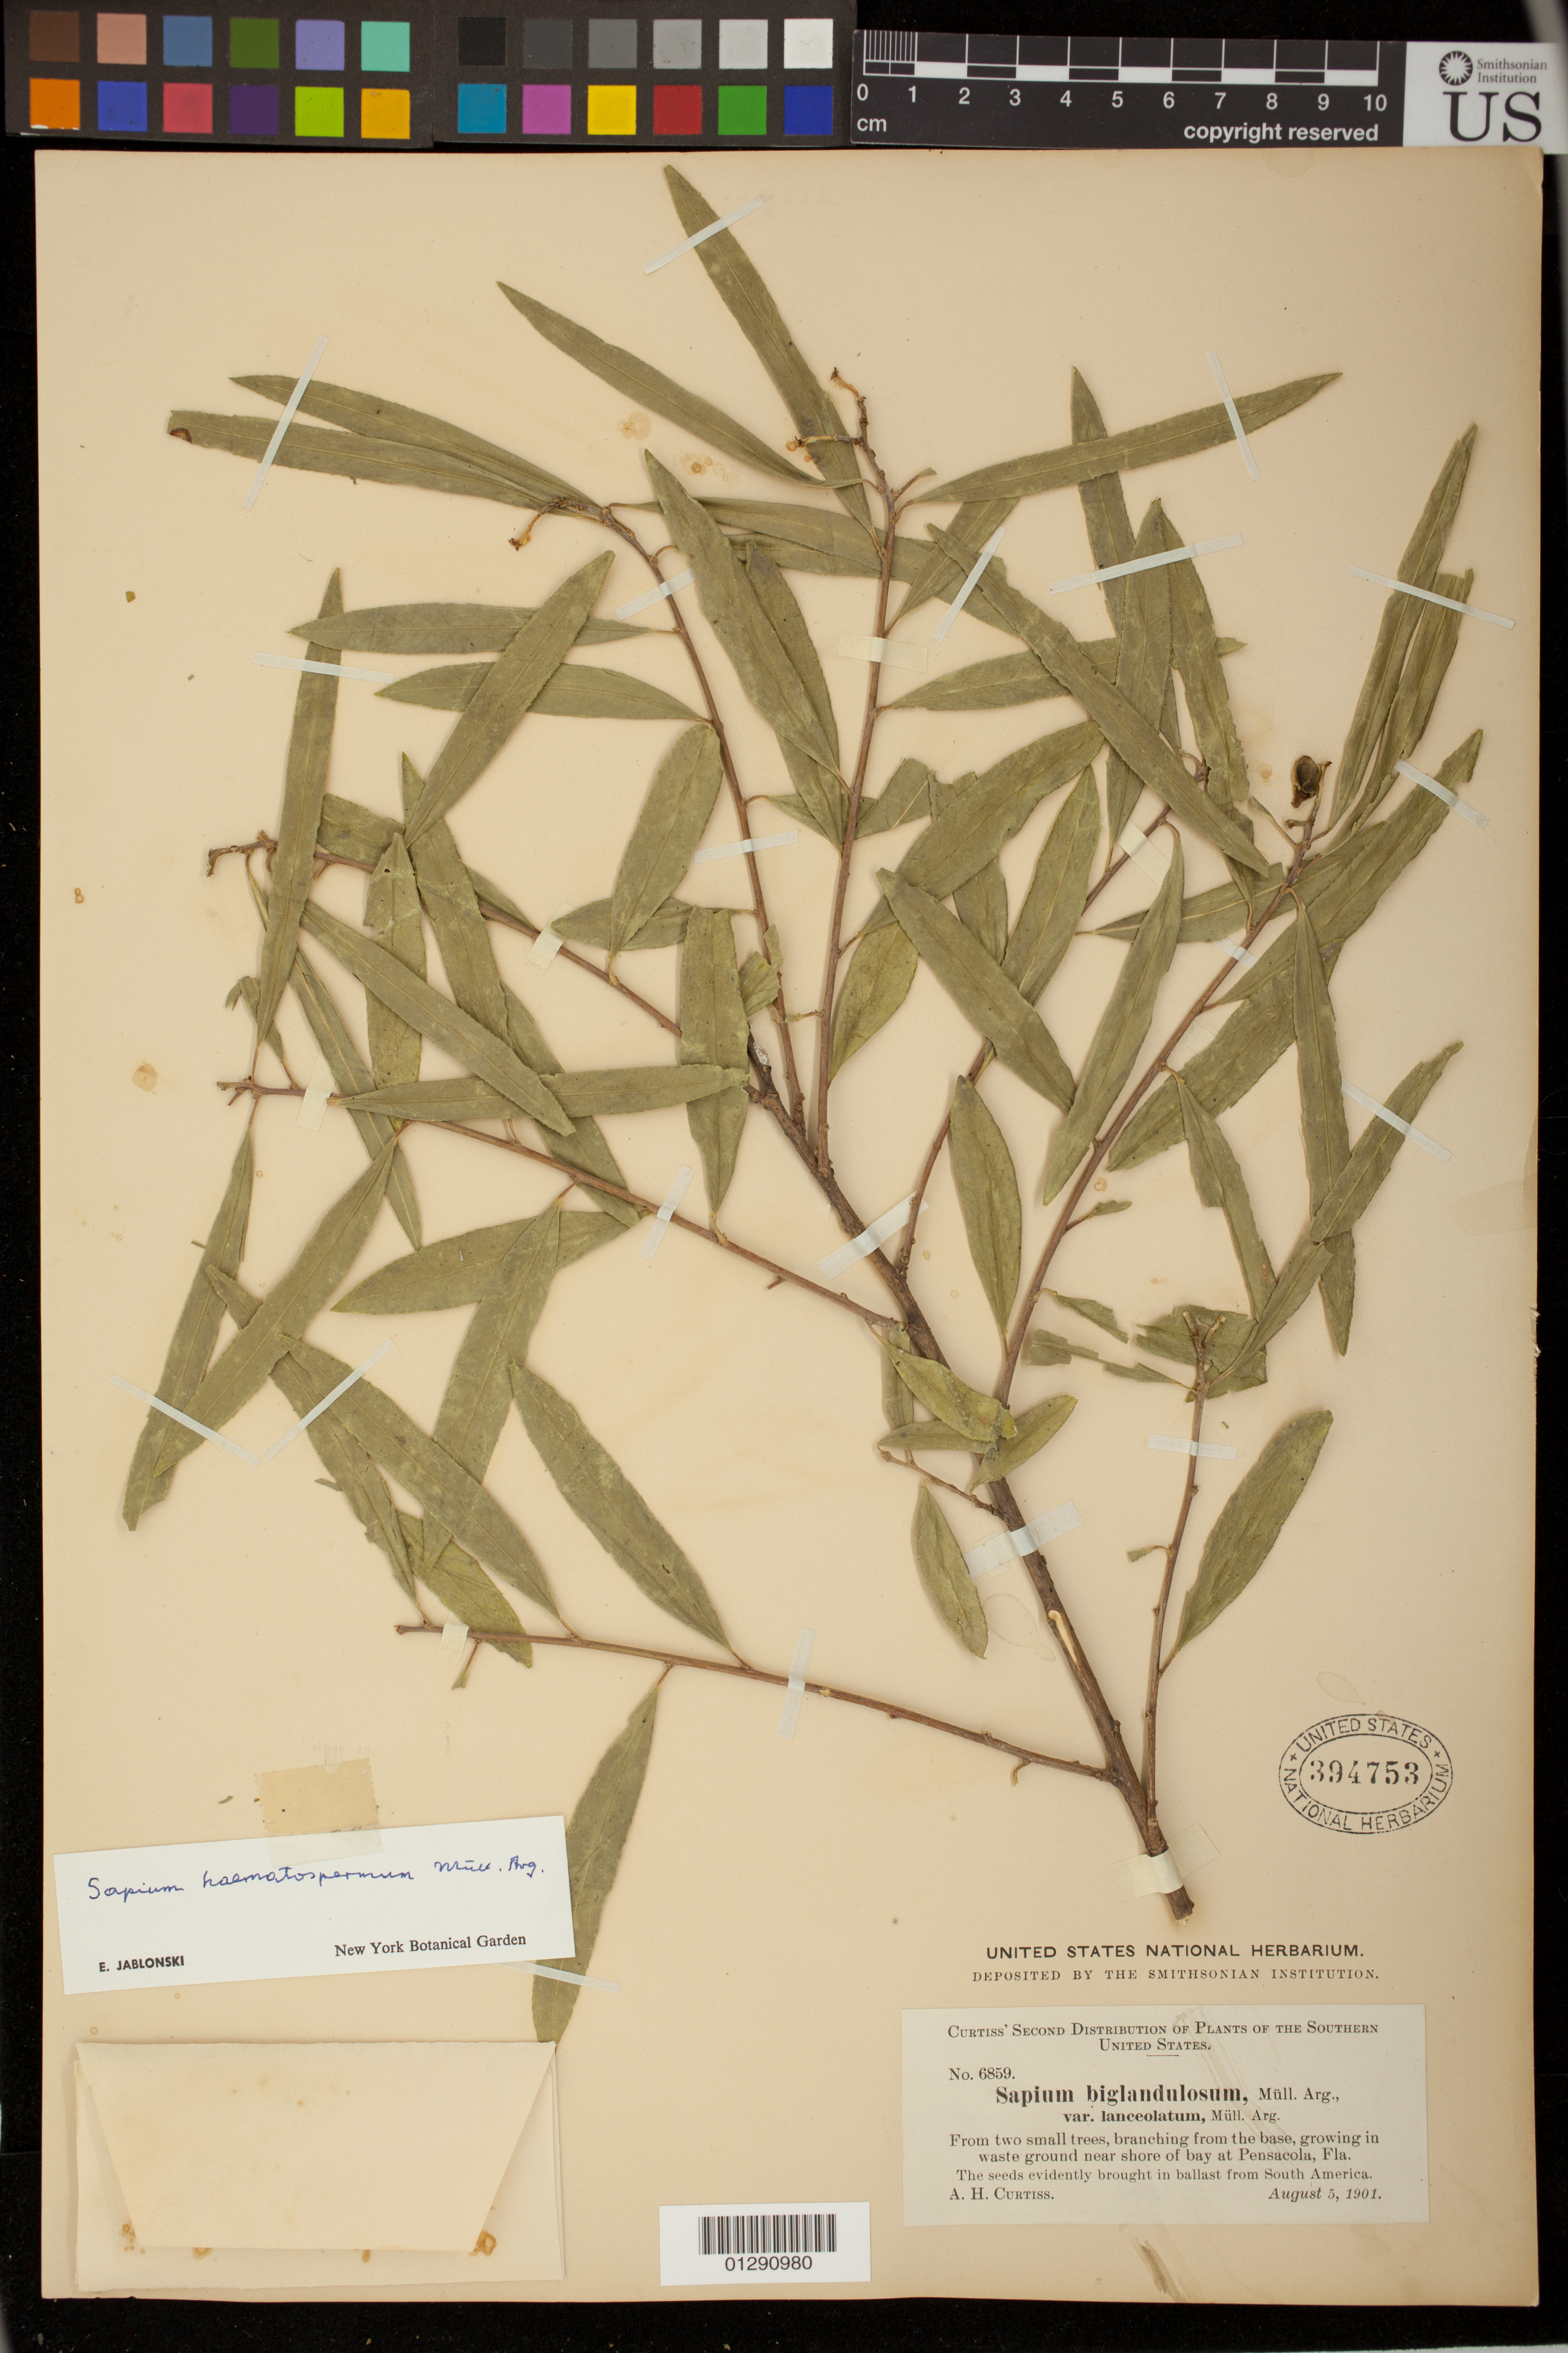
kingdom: Plantae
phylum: Tracheophyta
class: Magnoliopsida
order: Malpighiales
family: Euphorbiaceae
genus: Sapium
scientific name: Sapium biglandulosum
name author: Müll. Arg.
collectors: A. H. Curtiss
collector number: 6859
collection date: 1901-08-05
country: United States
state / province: Florida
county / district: Escambia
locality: near shore of bay at Pensacola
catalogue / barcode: US 394753